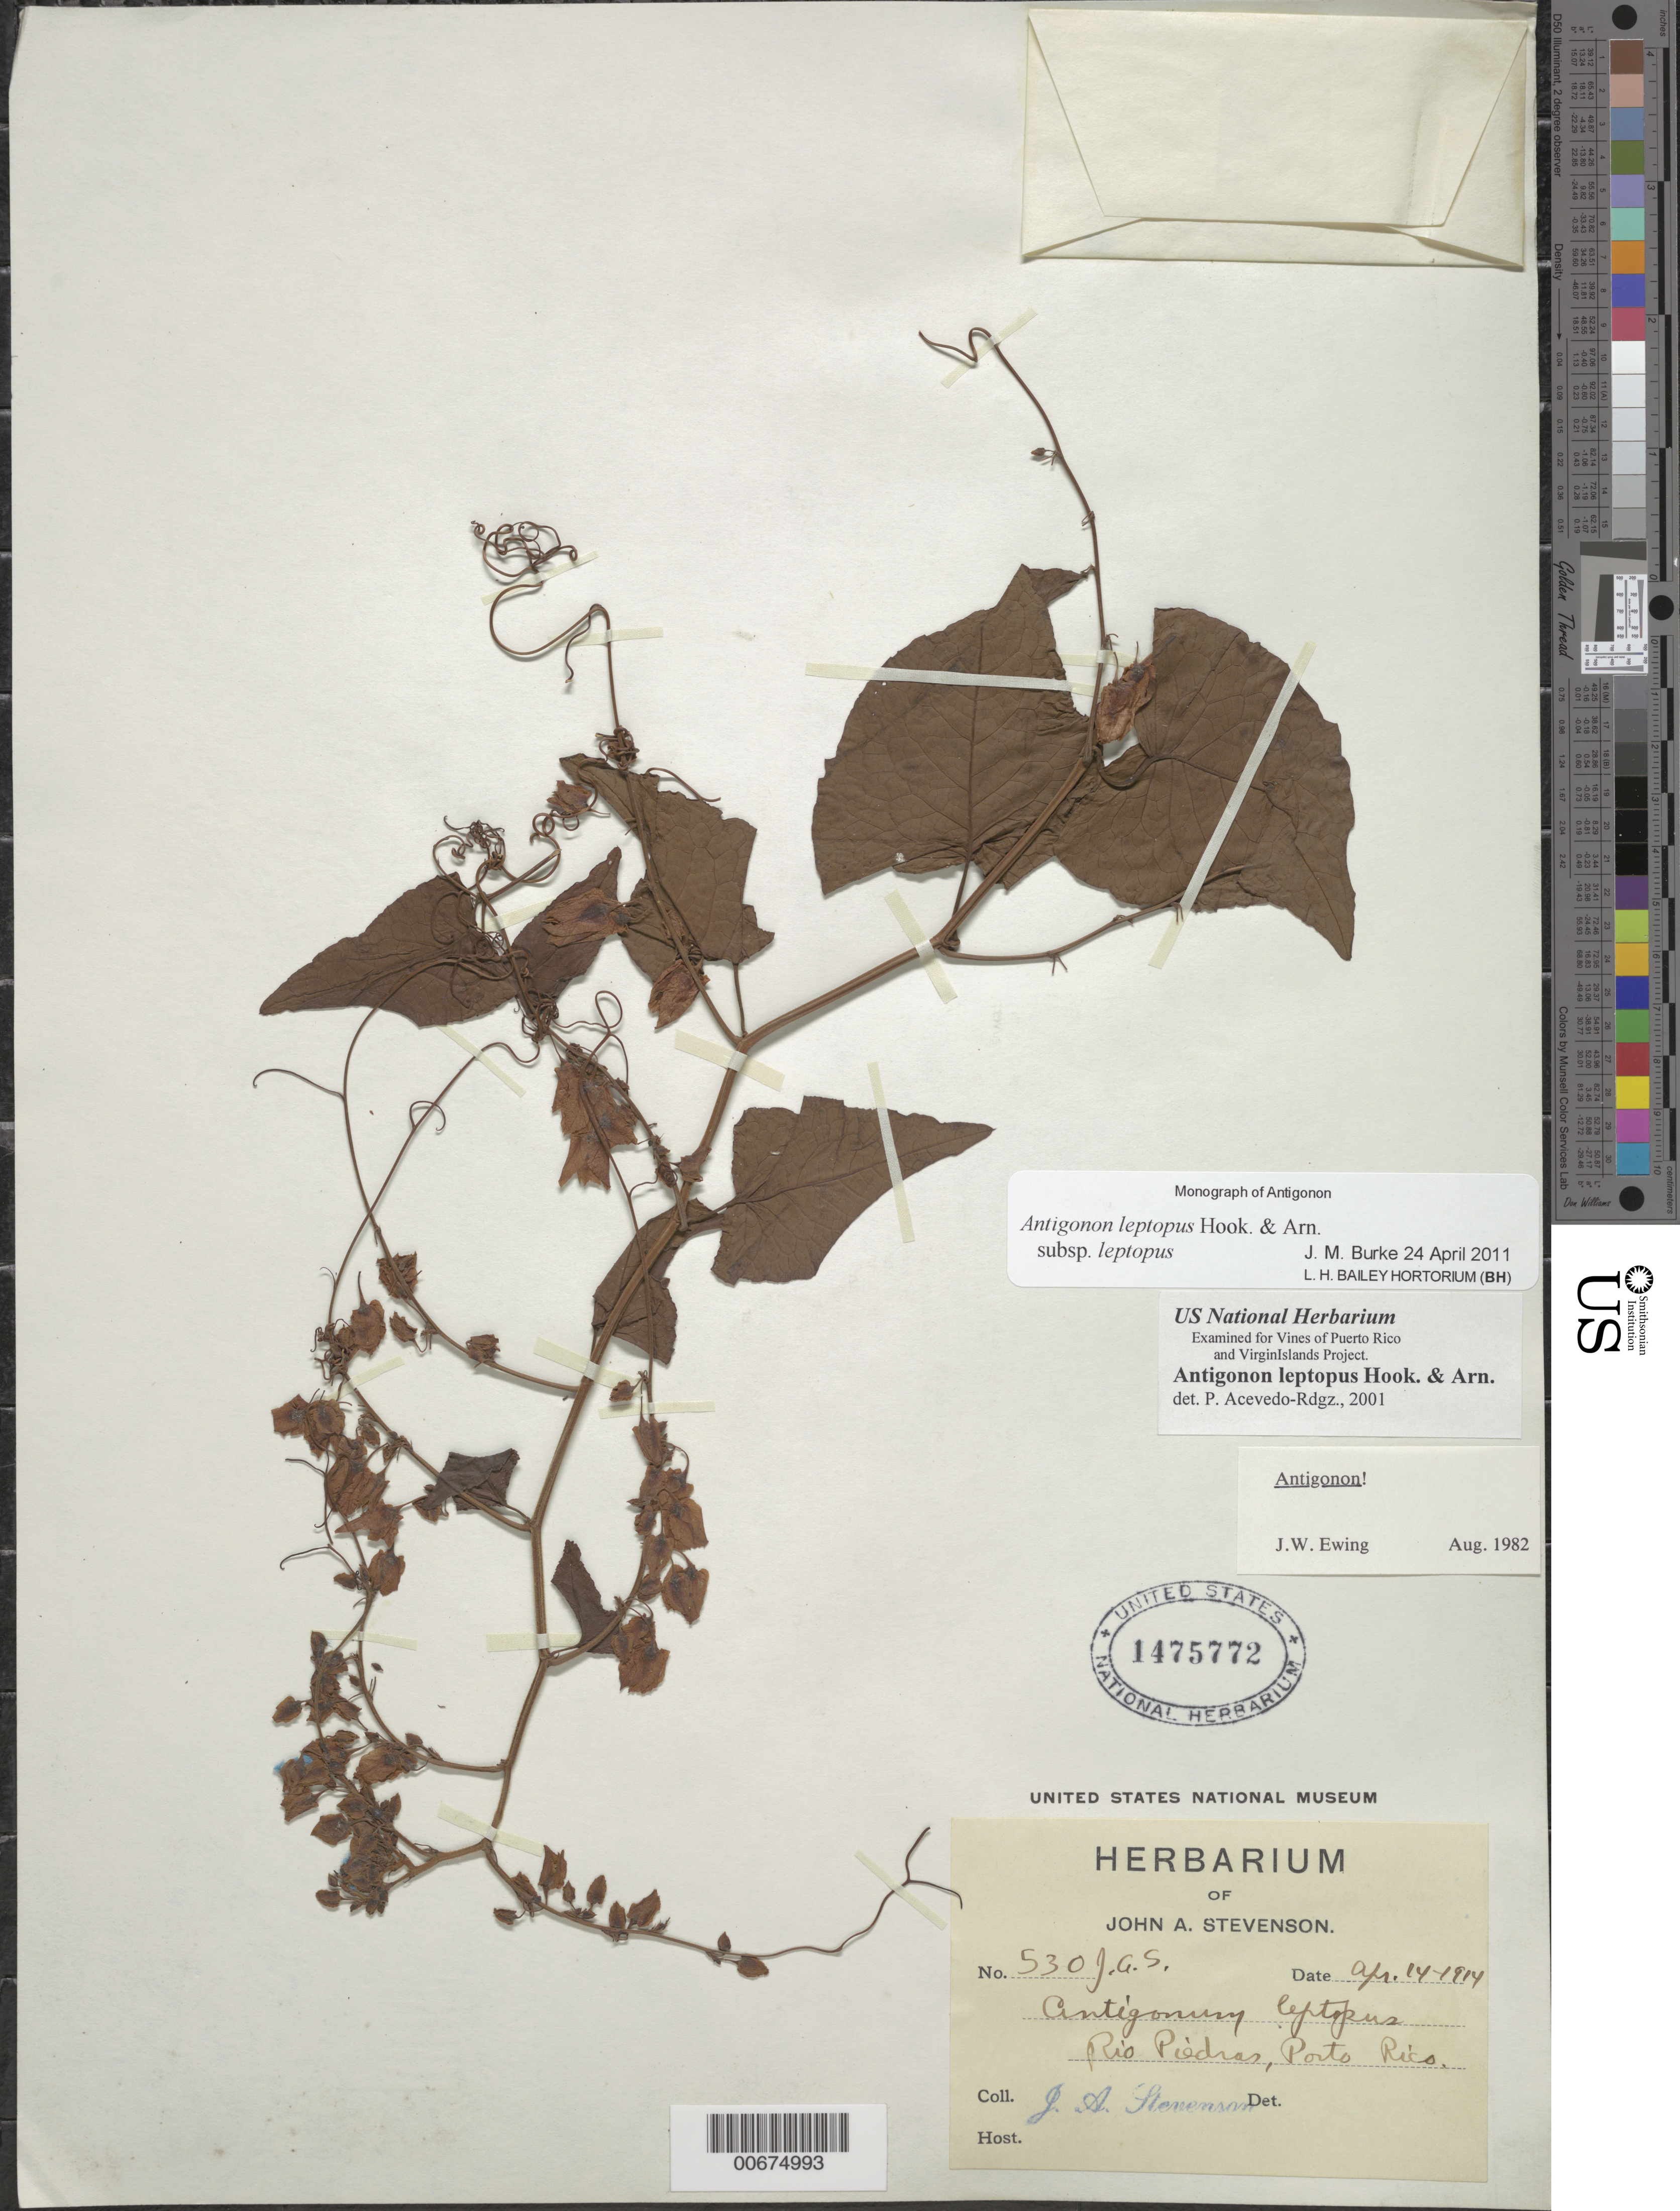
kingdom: Plantae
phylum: Tracheophyta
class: Magnoliopsida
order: Caryophyllales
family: Polygonaceae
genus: Antigonon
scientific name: Antigonon leptopus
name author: Hook. & Arn.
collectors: J. Stevenson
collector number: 530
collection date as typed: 14 Apr 1914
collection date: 1914-04-14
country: Puerto Rico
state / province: San Juan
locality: Rio Piedras.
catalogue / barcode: US 1475772